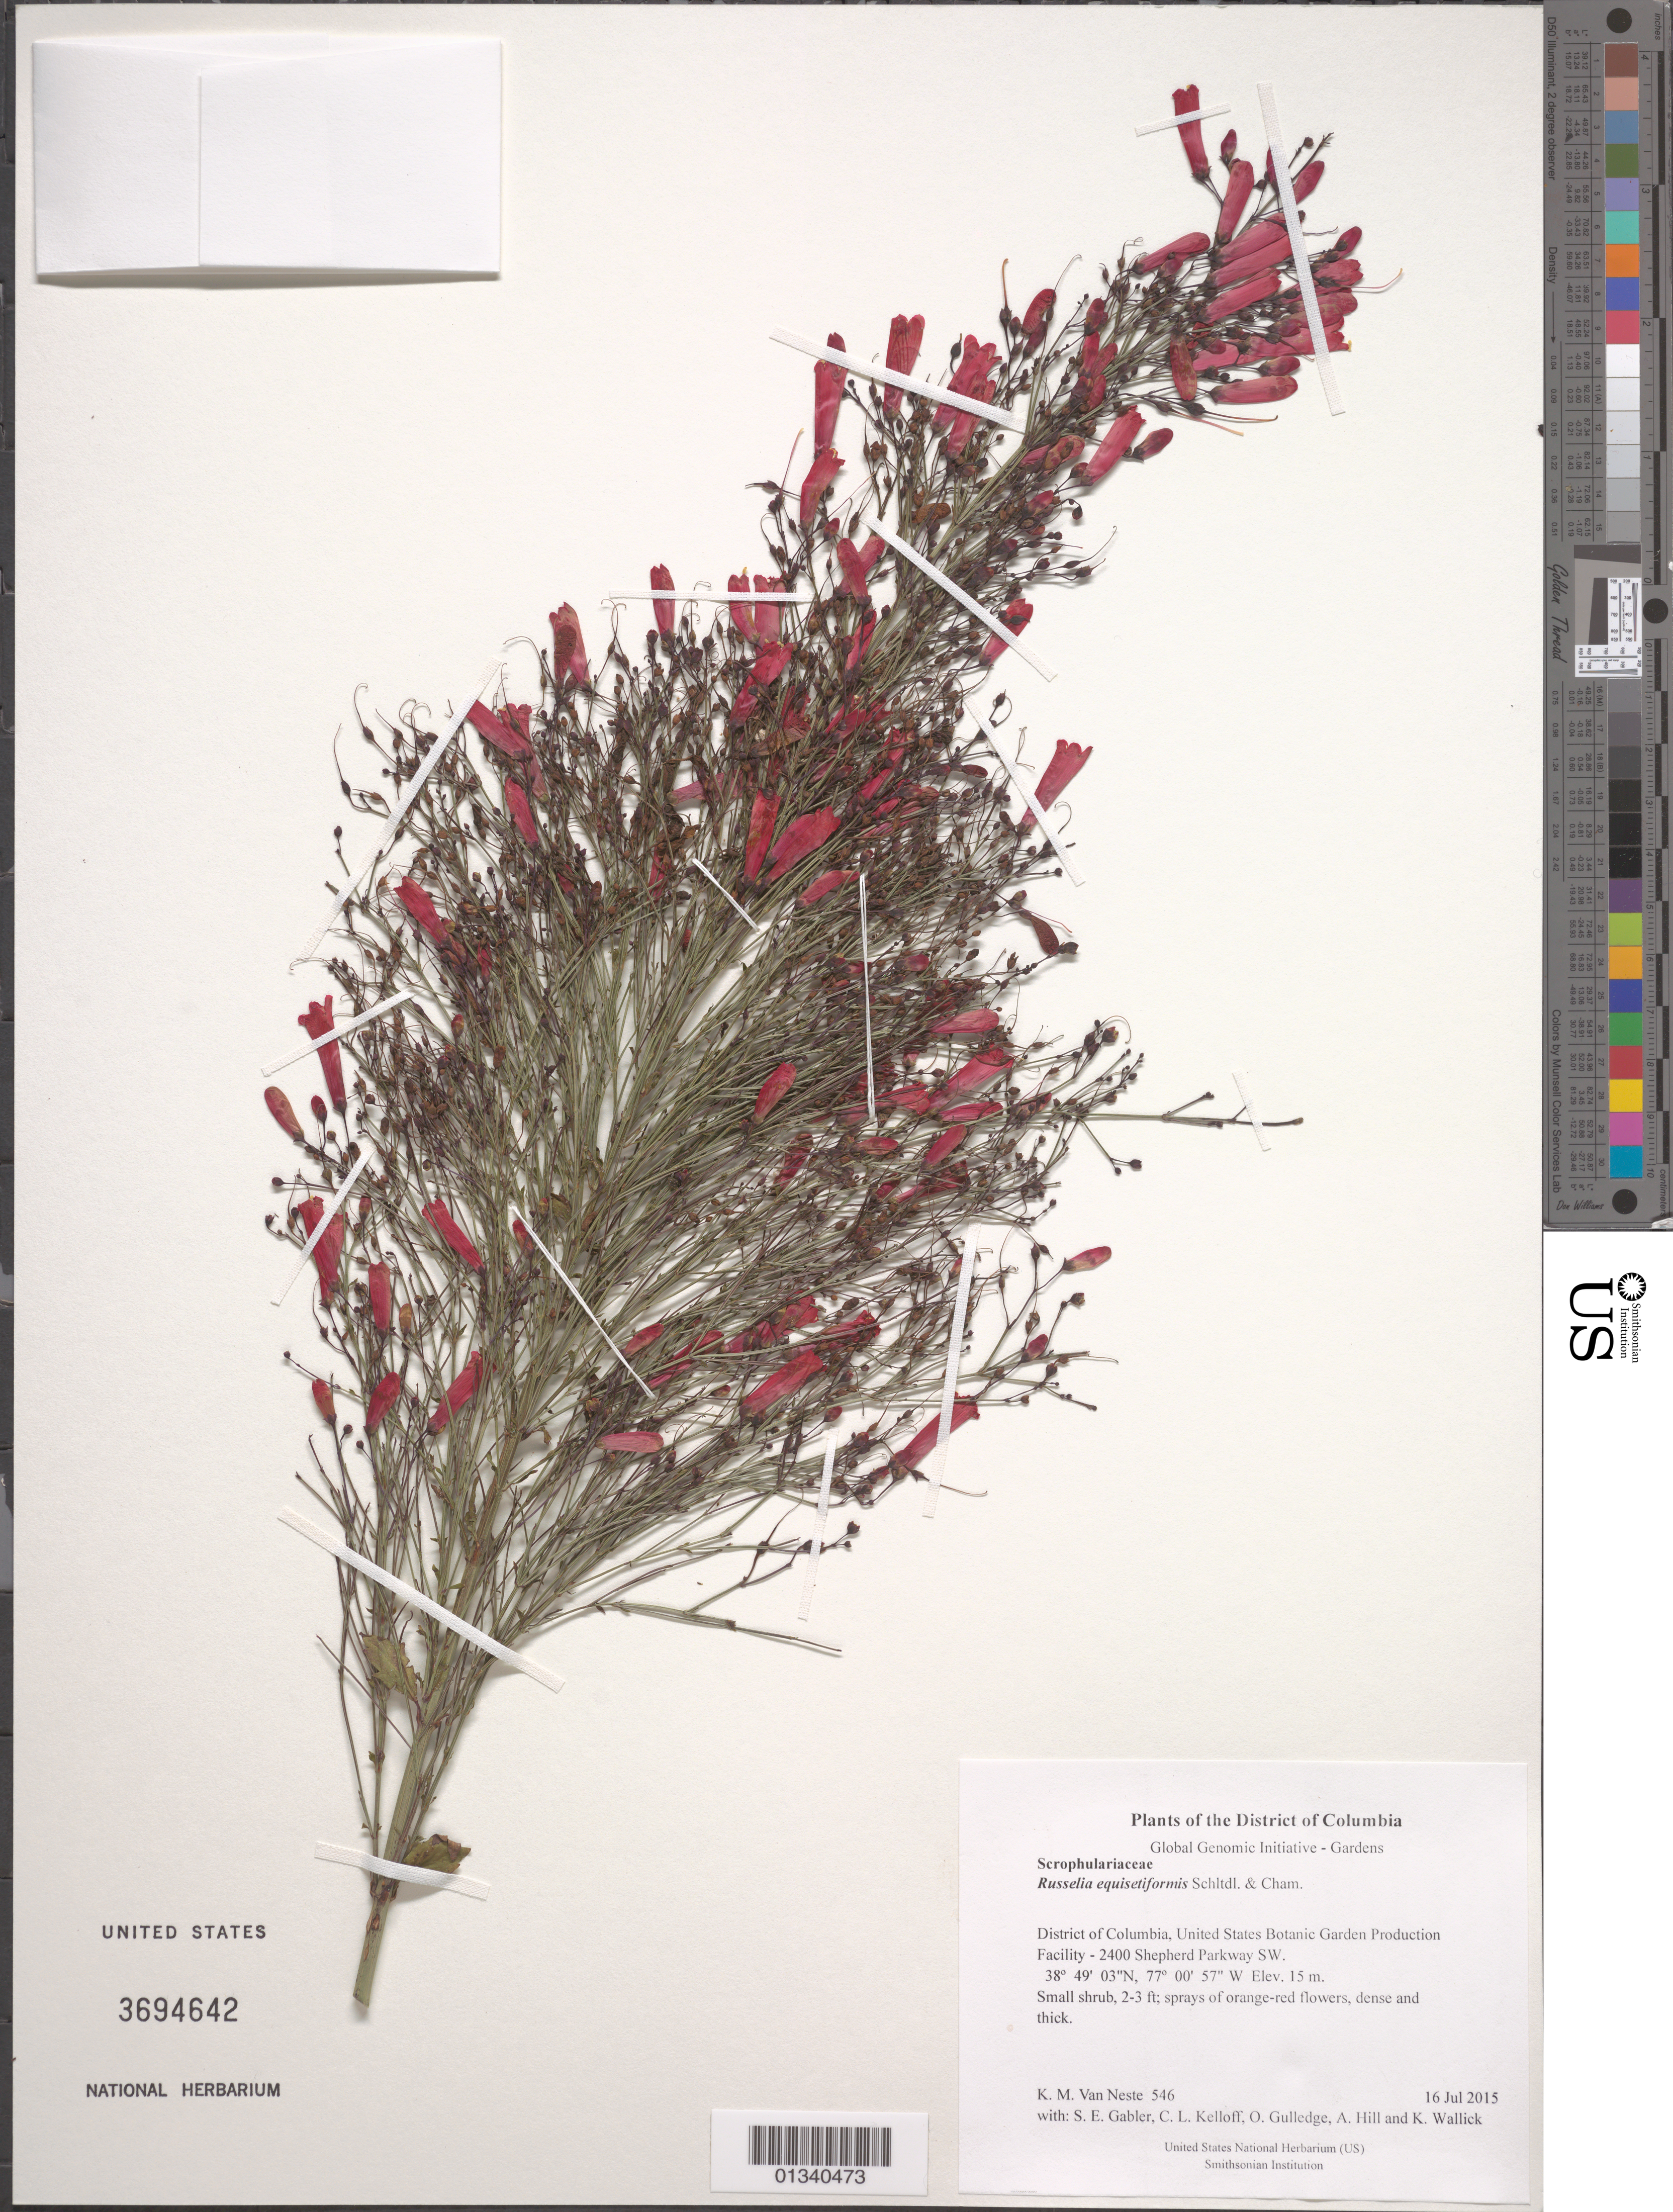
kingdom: Plantae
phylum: Tracheophyta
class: Magnoliopsida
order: Lamiales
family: Plantaginaceae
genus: Russelia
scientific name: Russelia equisetiformis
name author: Schltdl. & Cham.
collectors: K. M. Van Neste, S. E. Gabler, C. L. Kelloff, O. Gulledge, A. Hill & K. Wallick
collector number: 546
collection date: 2015-07-16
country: United States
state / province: District of Columbia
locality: United States Botanic Garden Production Facility - 2400 Shepherd Parkway SW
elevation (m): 15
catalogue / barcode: US 3694642